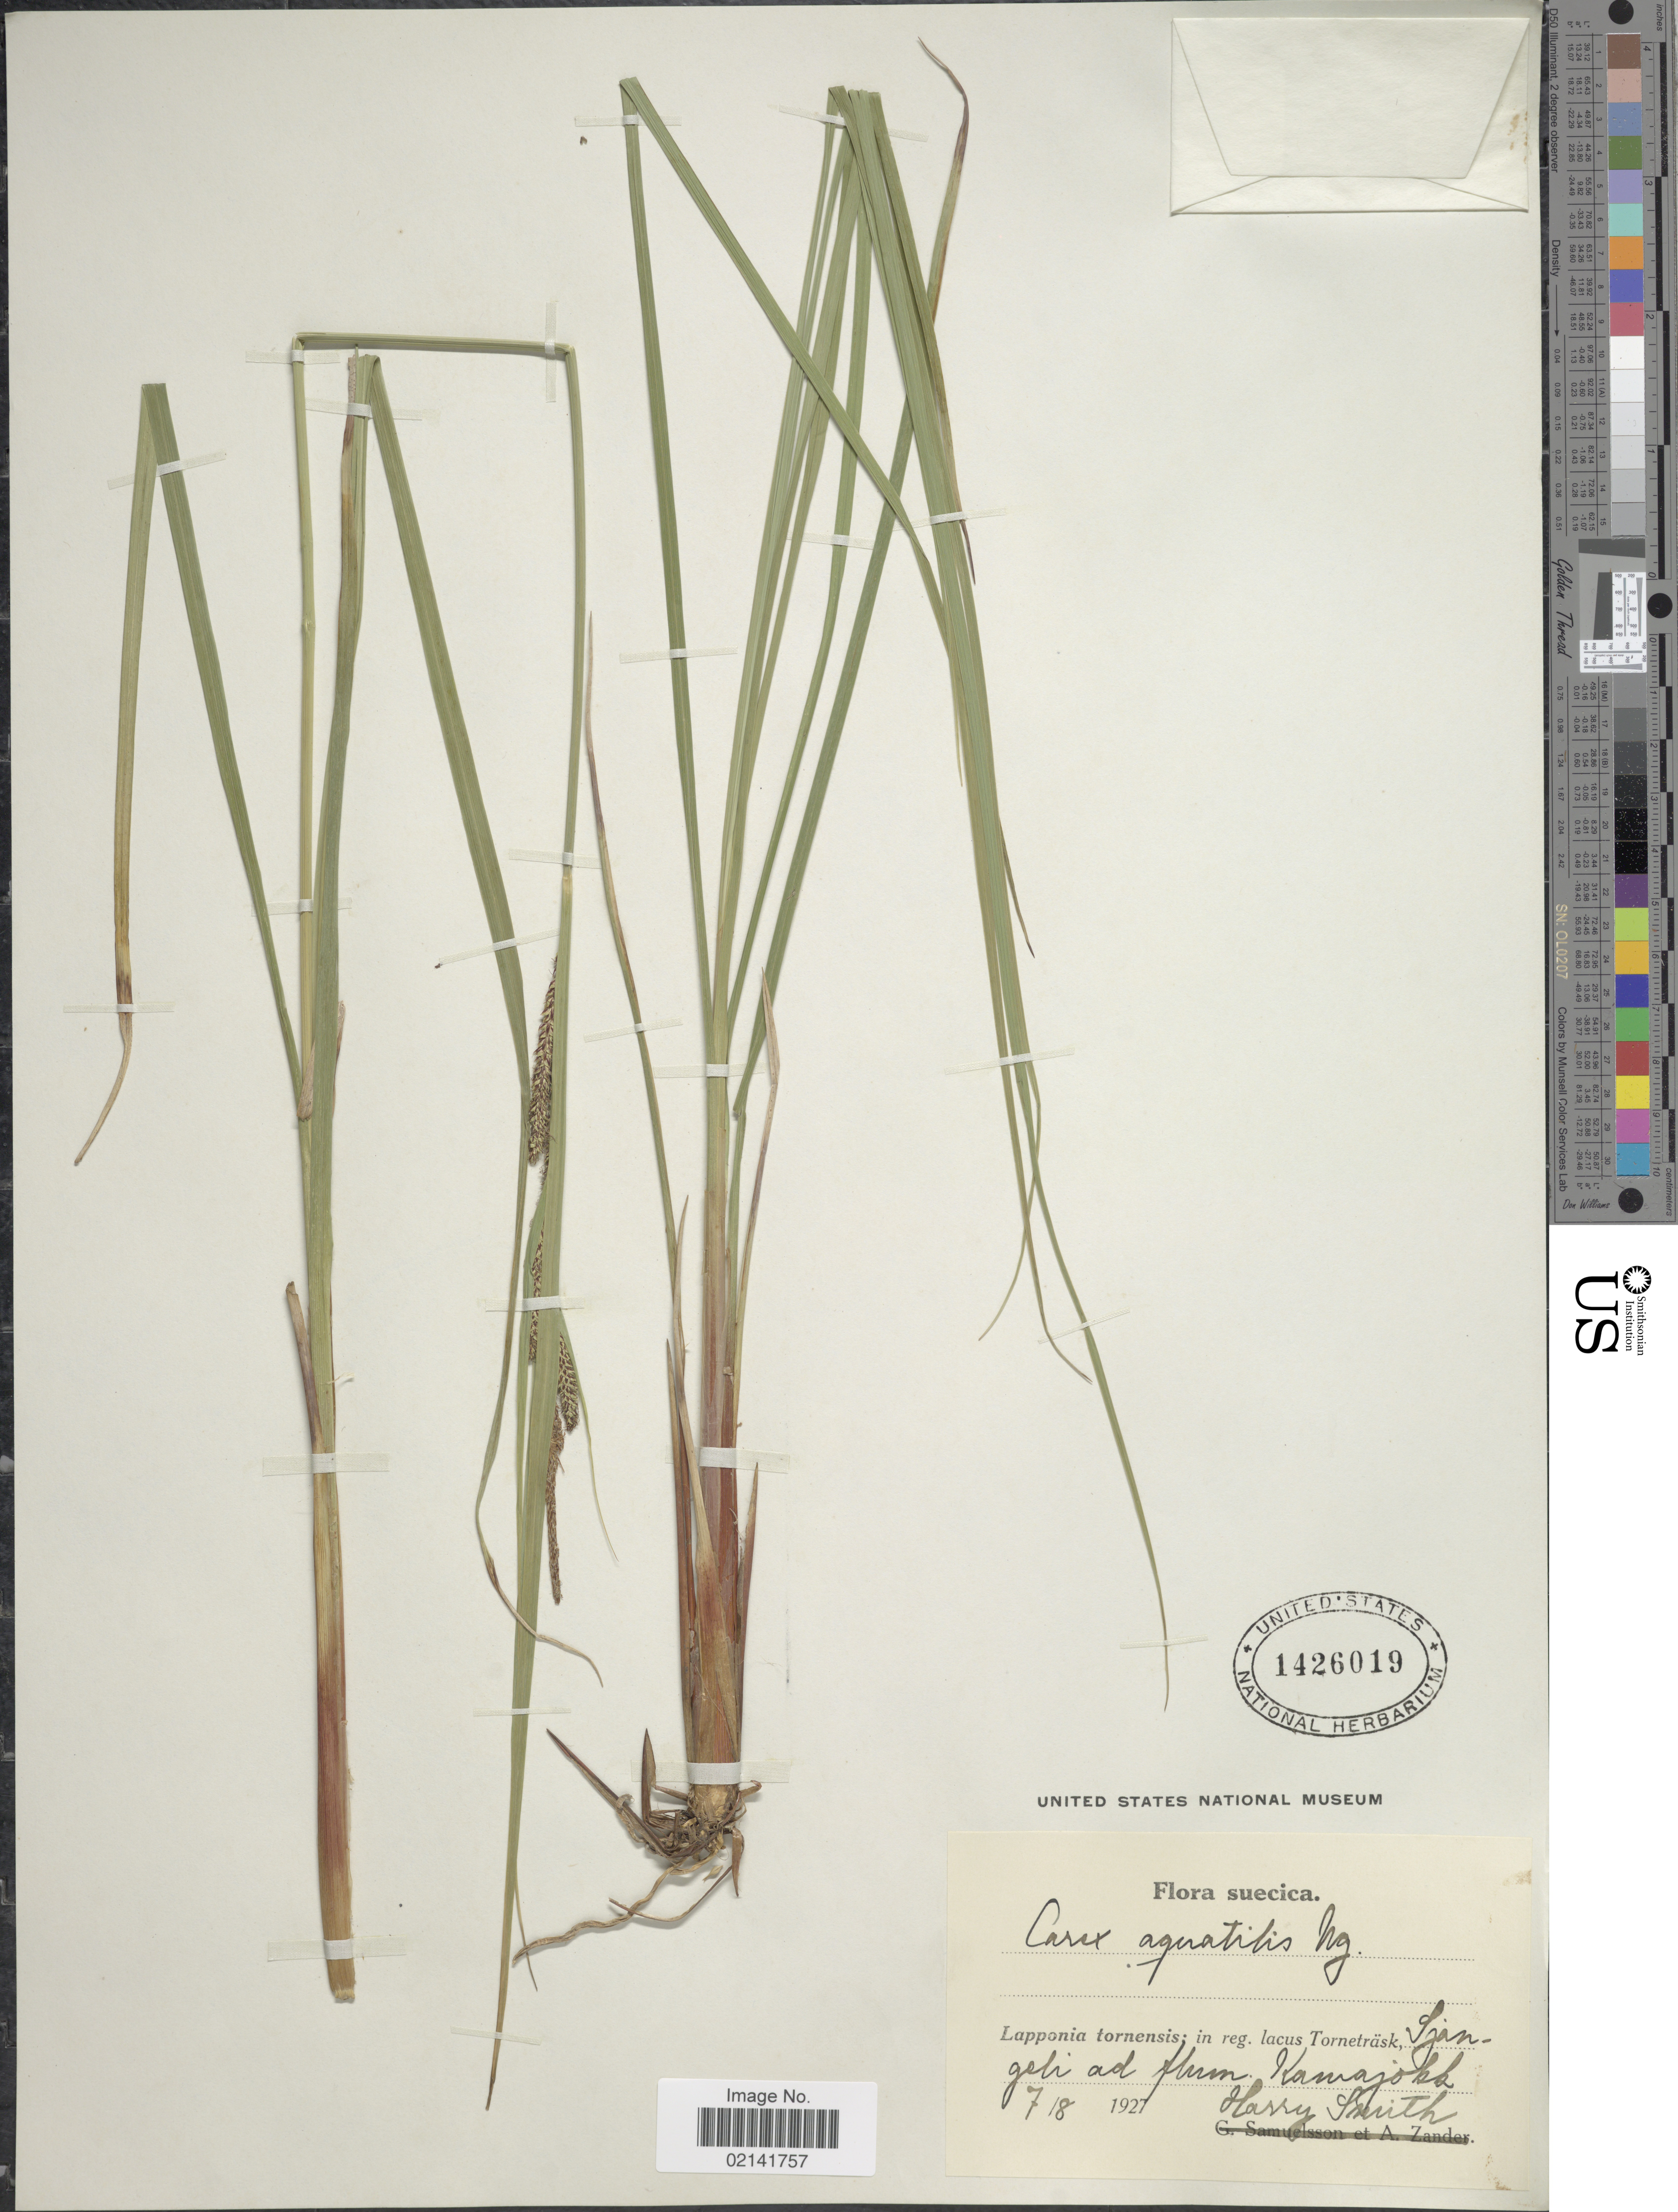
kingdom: Plantae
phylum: Tracheophyta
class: Liliopsida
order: Poales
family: Cyperaceae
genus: Carex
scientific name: Carex aquatilis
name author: Wahlenb.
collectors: H. Smith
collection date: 1927-08-07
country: Sweden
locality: Suecica, Lapponia tornensis: in reg. lacus Tornetrask, Sjangeli ad flum, Kamajokk.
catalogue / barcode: US 1426019